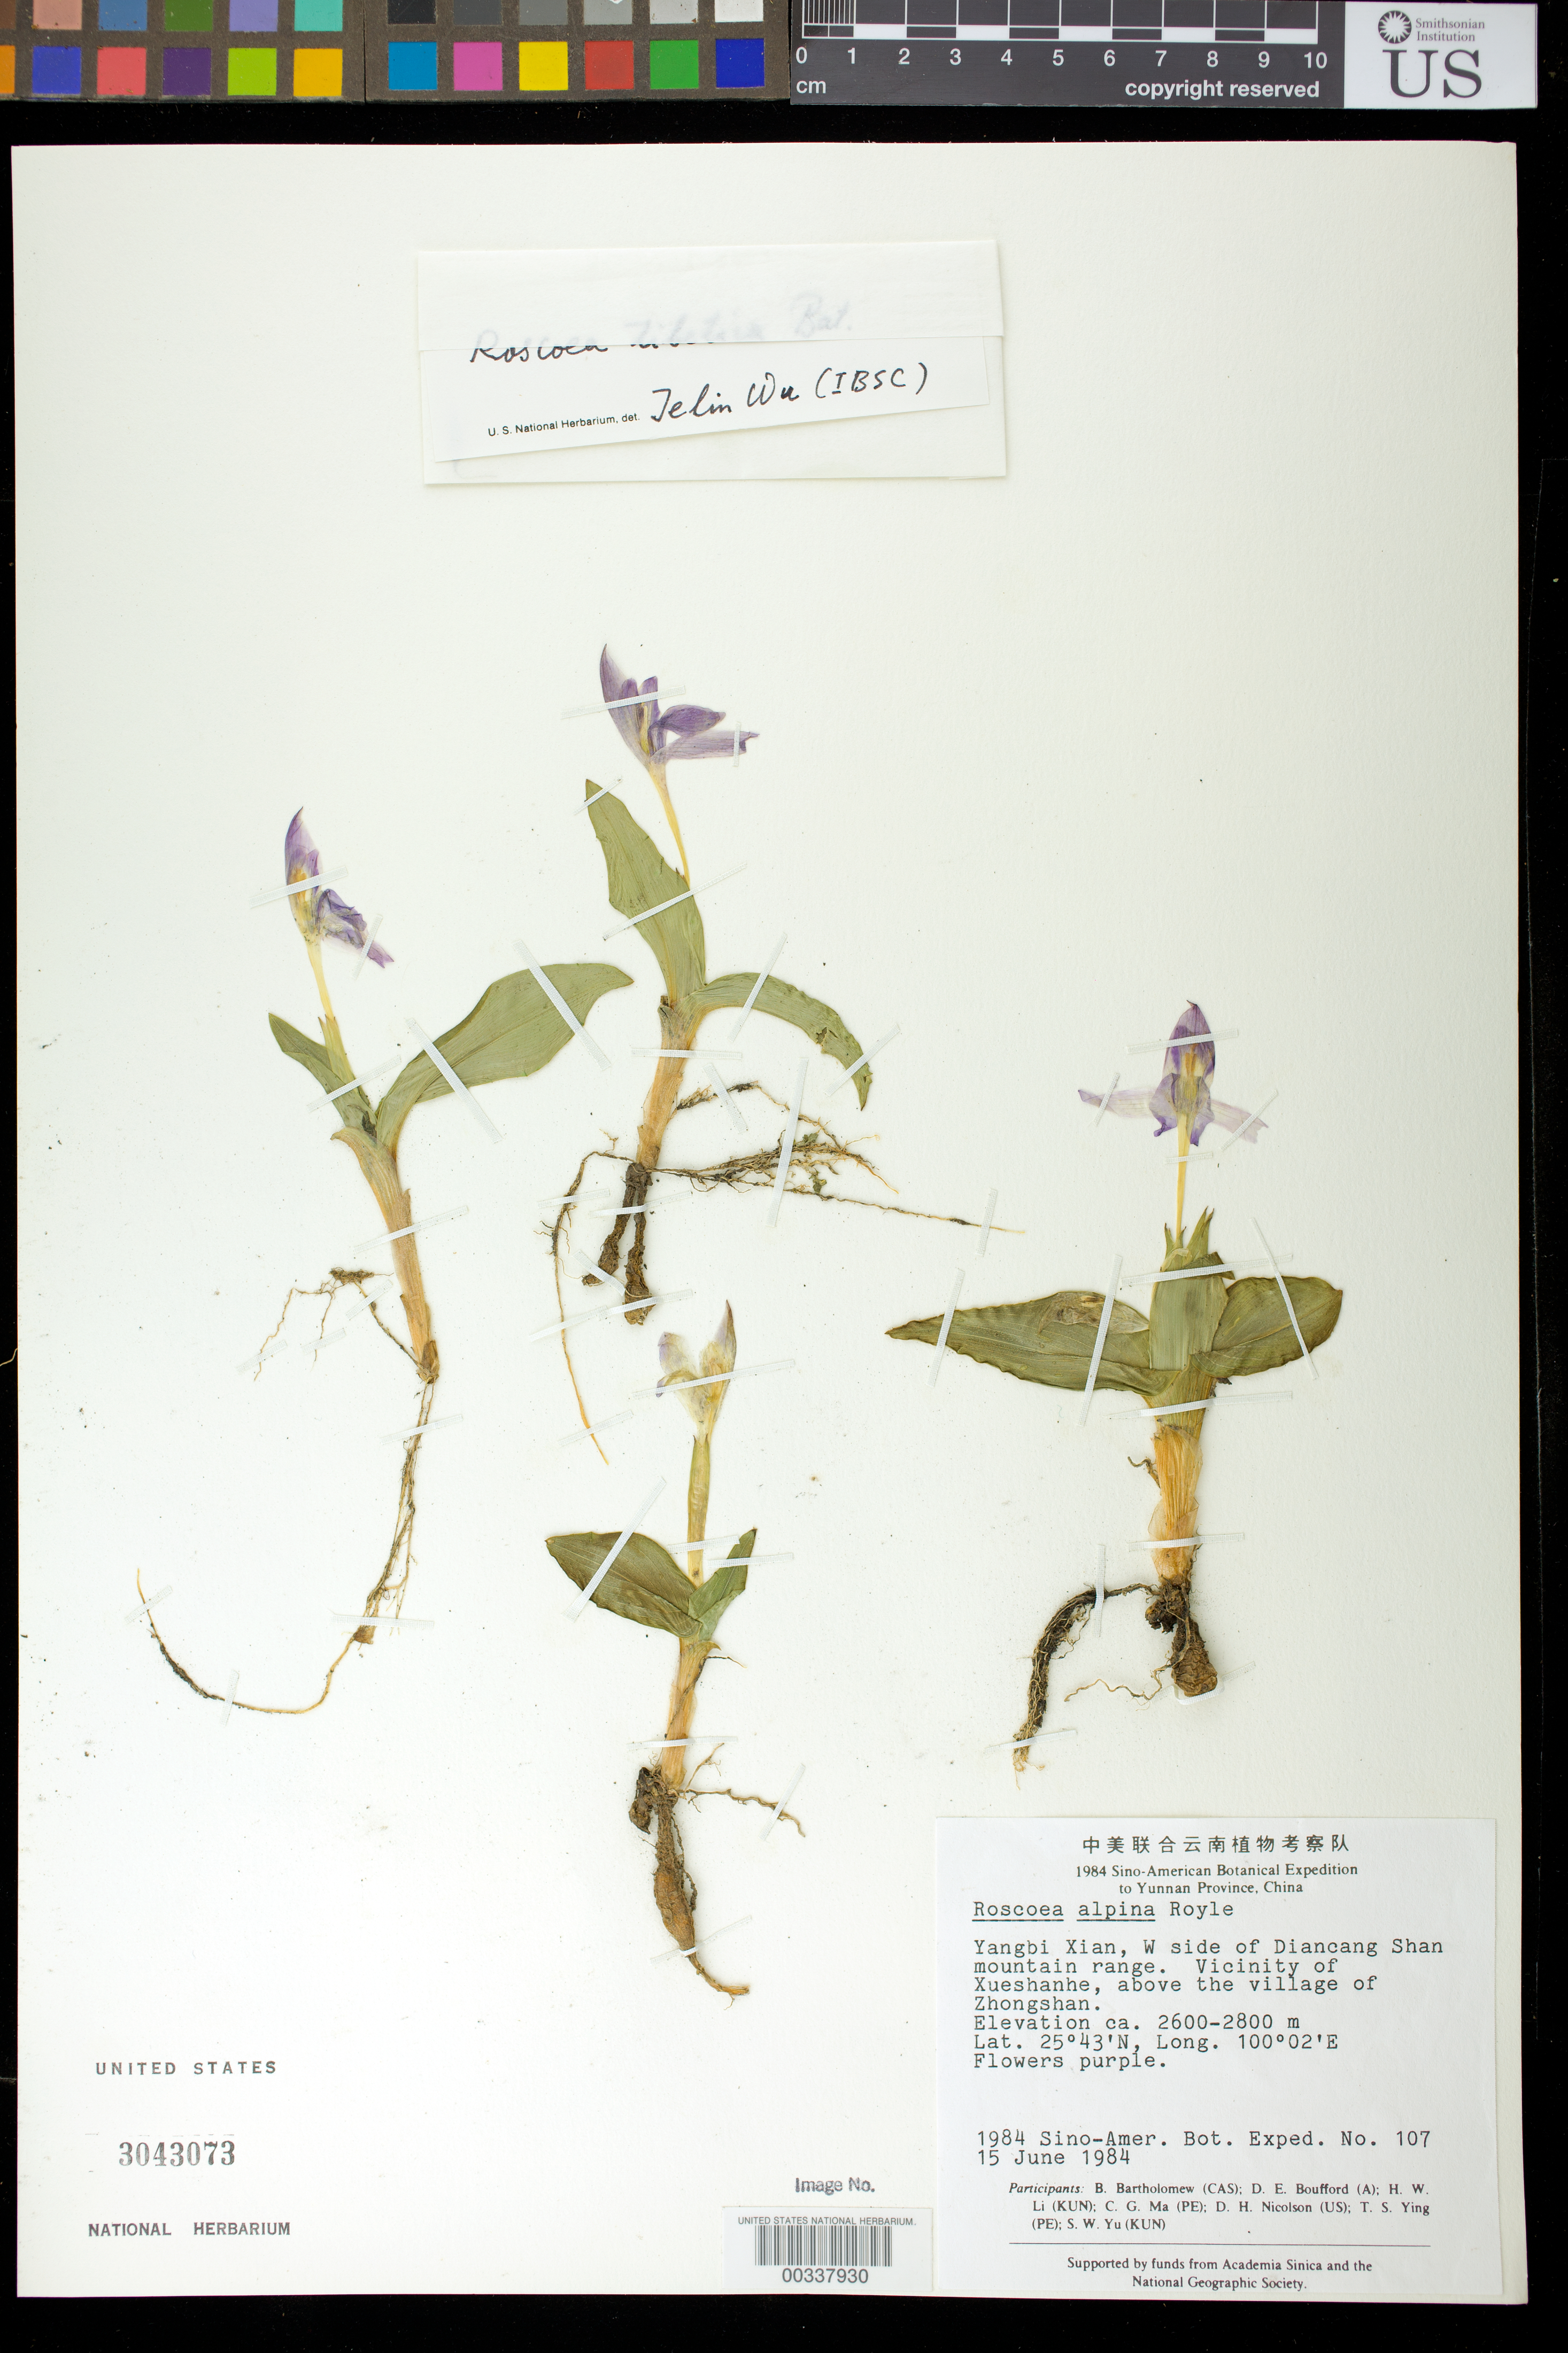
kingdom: Plantae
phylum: Tracheophyta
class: Liliopsida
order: Zingiberales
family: Zingiberaceae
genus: Roscoea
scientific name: Roscoea tibetica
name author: Batalin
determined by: Wu, Te-Ling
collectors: B. M. Bartholomew, D. E. Boufford, H. W. Li, C. Ma & D. H. Nicolson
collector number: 107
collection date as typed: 15 Jun 1984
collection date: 1984-06-15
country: China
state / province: Yunnan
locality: Yangbi Xian, W side of Diancang Shan mountain range, vicinity of Xueshanhe, above village of Zhongshan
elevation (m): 2600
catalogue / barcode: US 3043073